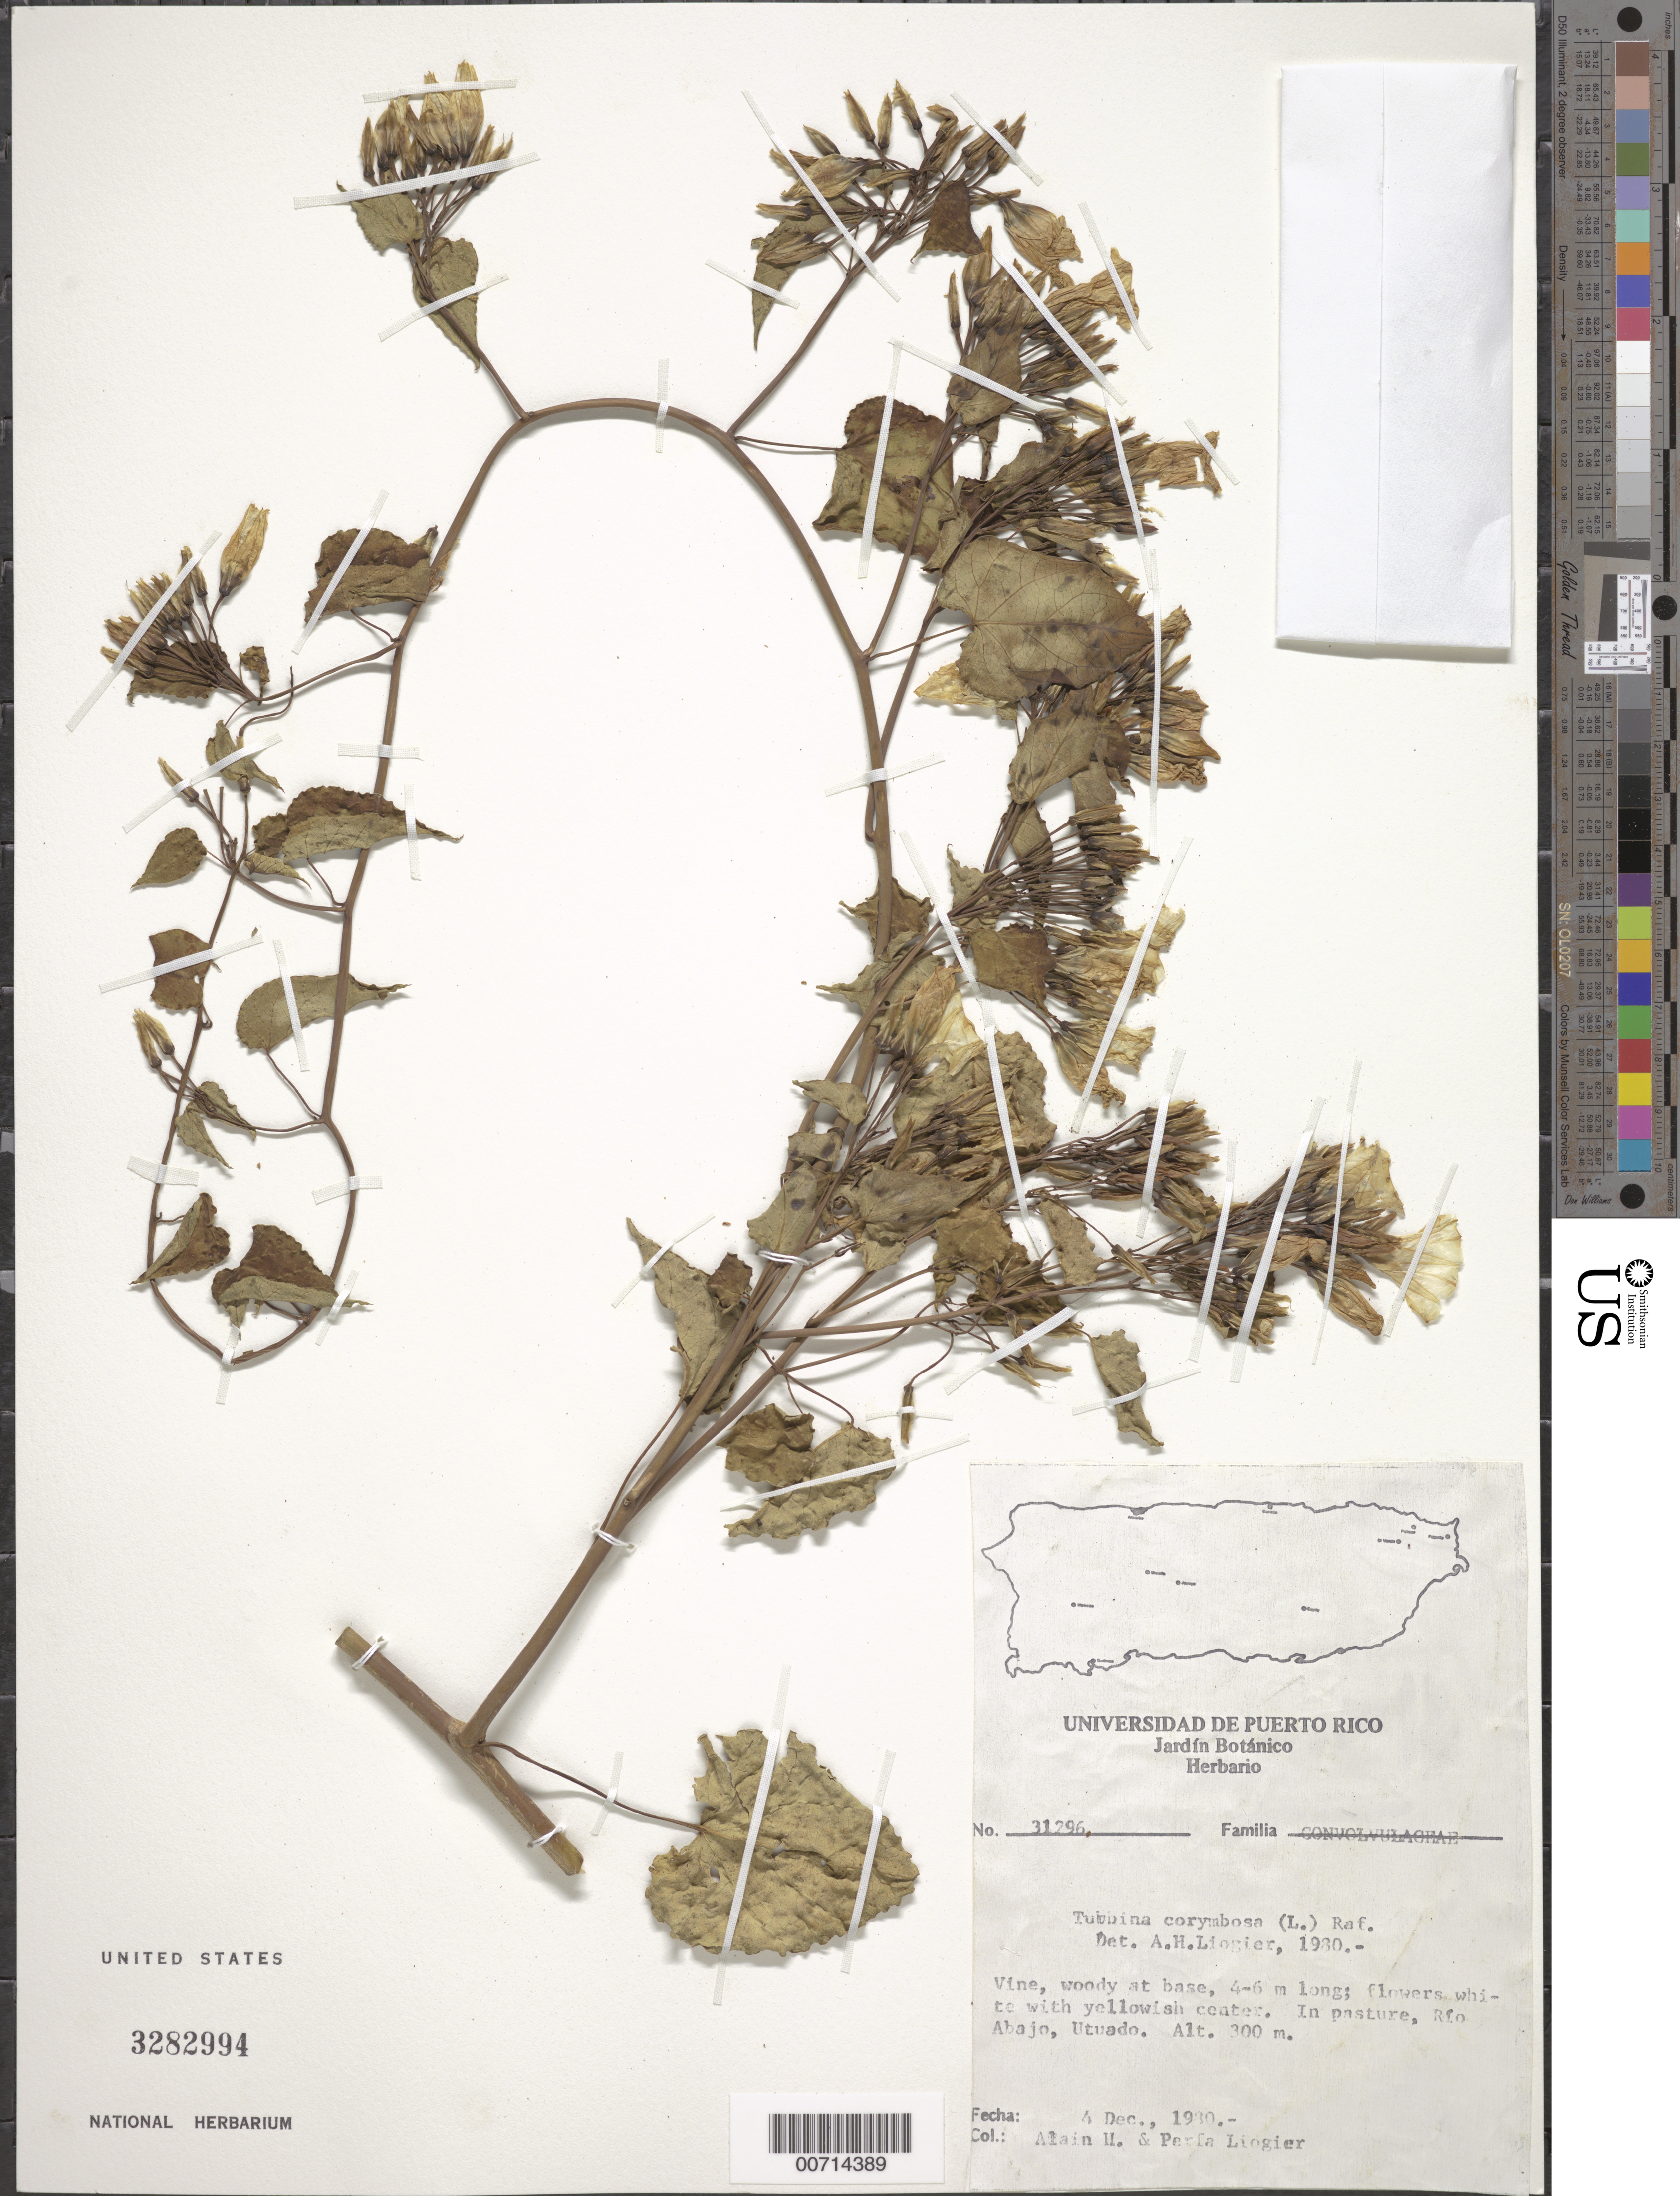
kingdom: Plantae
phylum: Tracheophyta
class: Magnoliopsida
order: Solanales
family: Convolvulaceae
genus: Turbina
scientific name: Turbina corymbosa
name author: (L.) Raf.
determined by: Liogier, Alain H.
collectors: A. H. Liogier & M. P. Liogier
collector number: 31296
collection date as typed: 04 Dec 1980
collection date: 1980-12-04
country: Puerto Rico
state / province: Utuado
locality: Rio Abajo, Utuado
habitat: In pasture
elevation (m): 300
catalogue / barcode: US 3282994